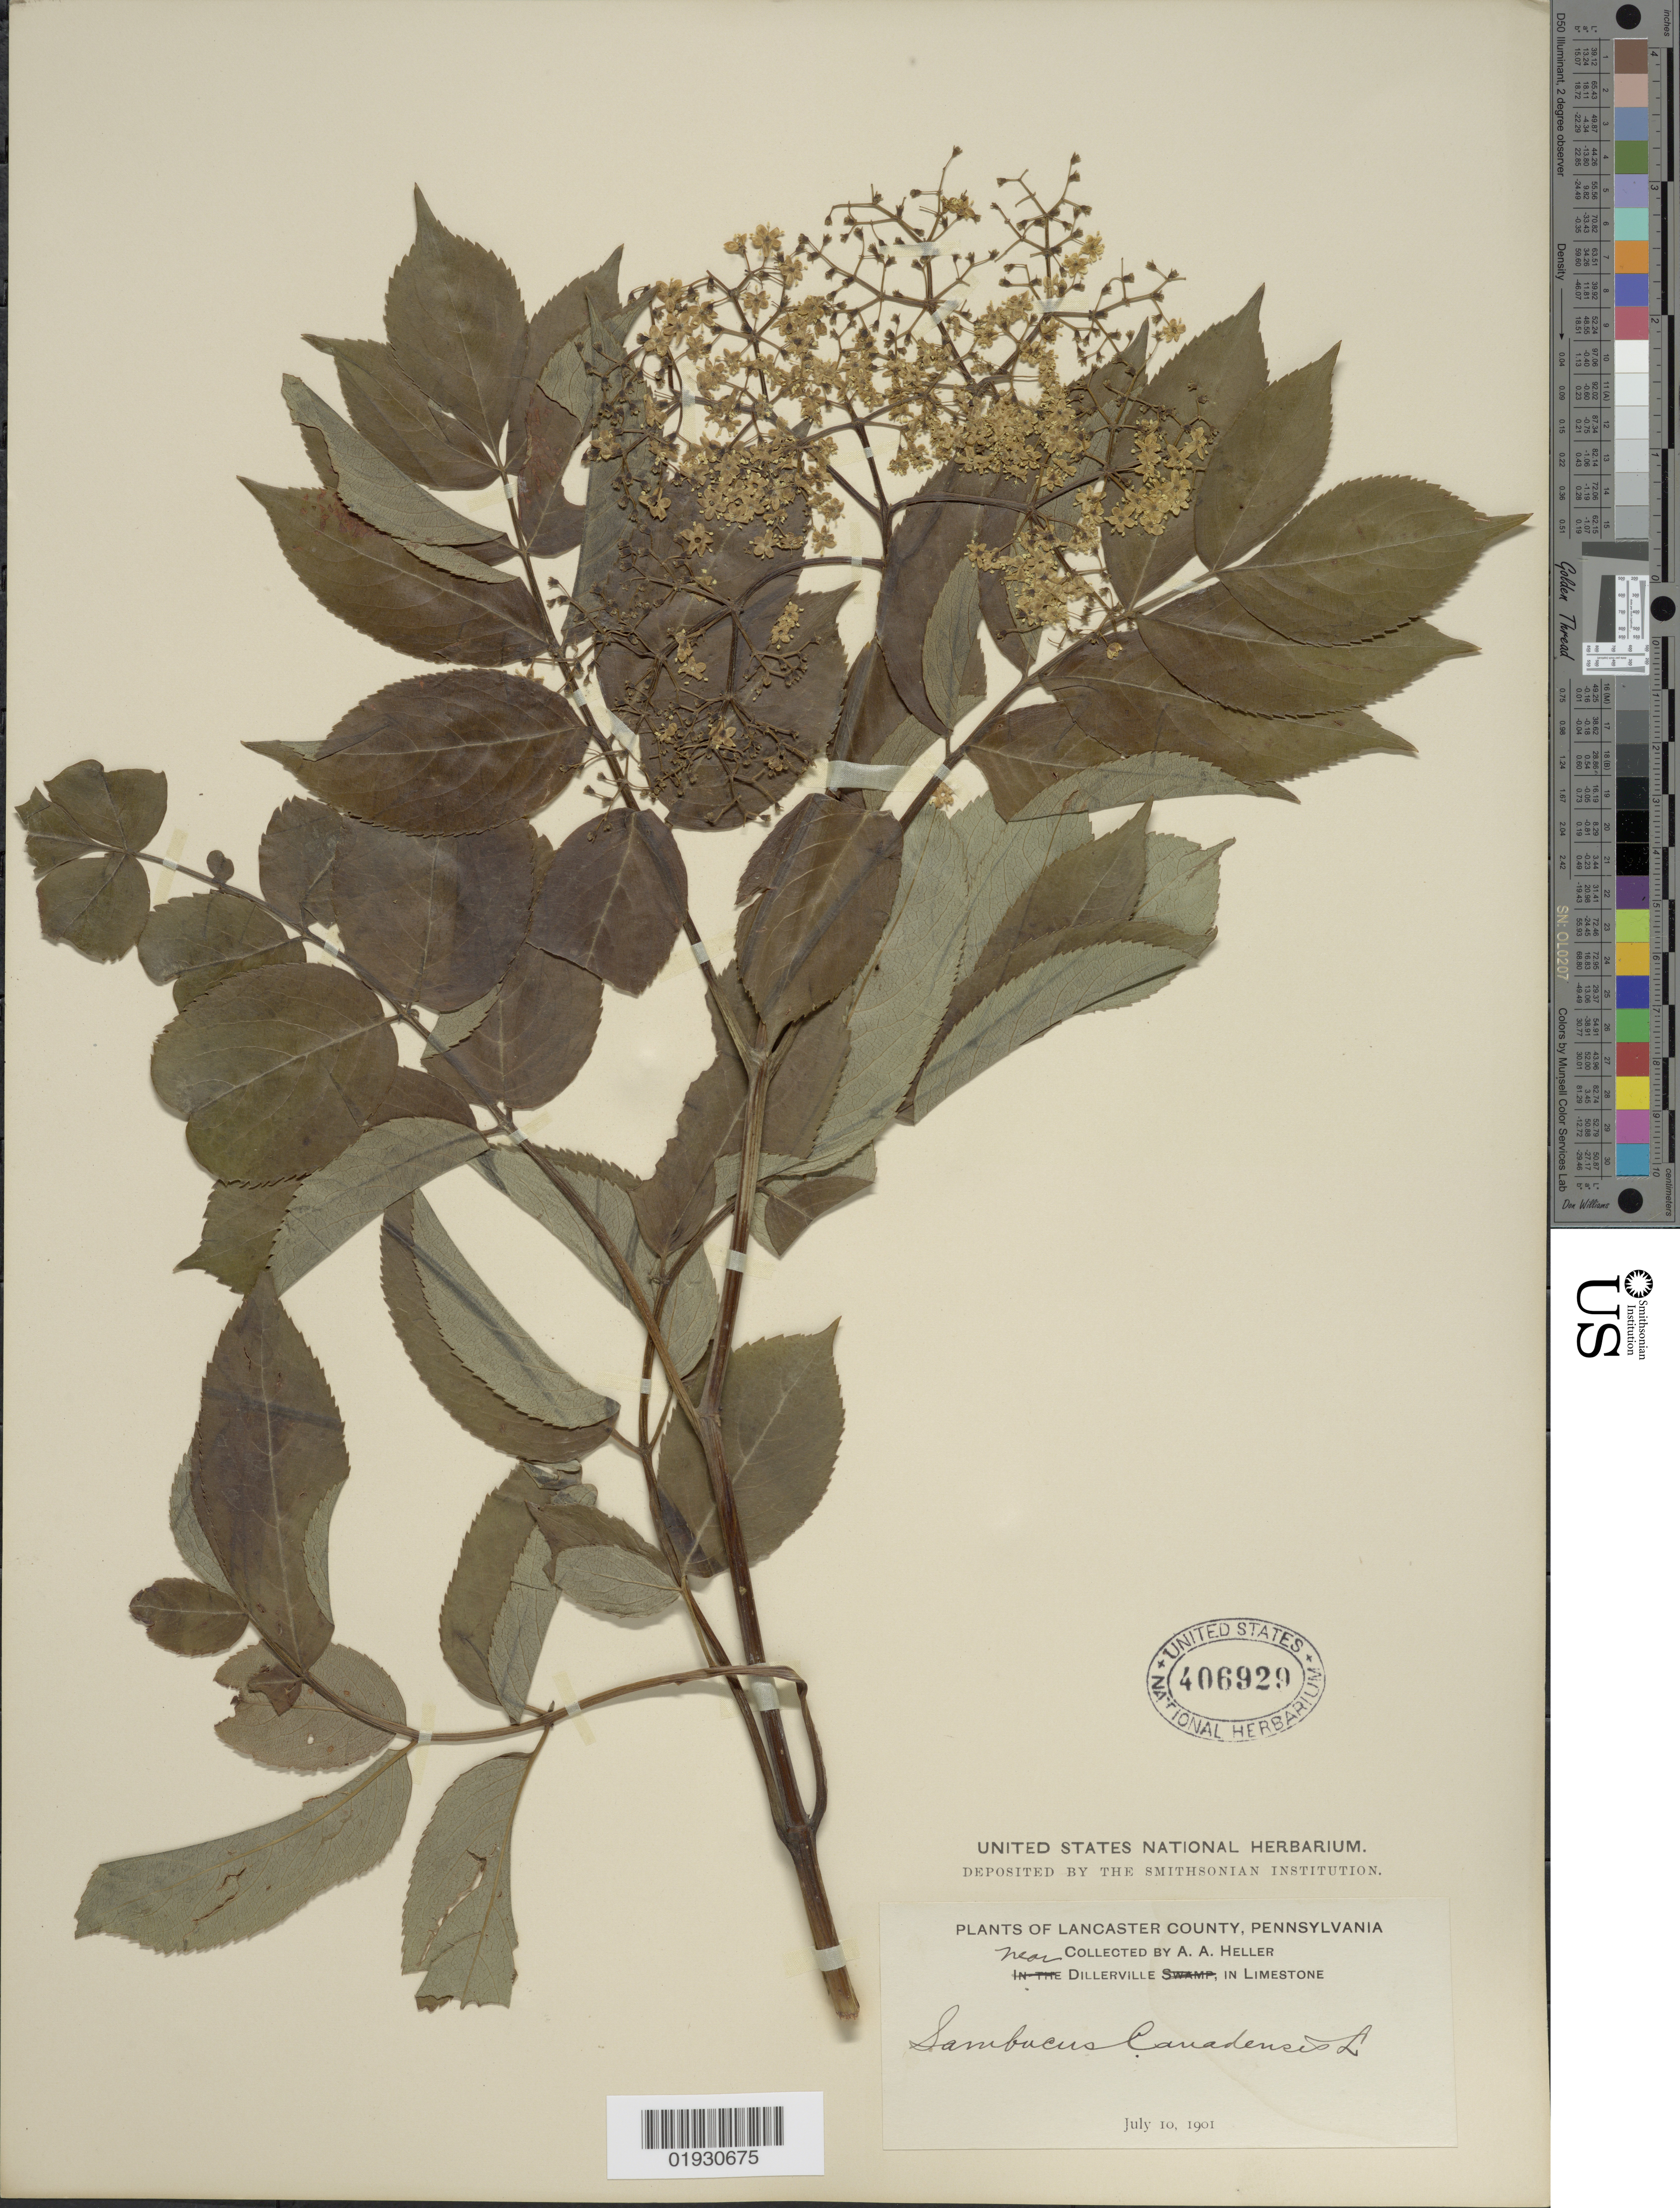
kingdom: Plantae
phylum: Tracheophyta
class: Magnoliopsida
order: Dipsacales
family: Viburnaceae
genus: Sambucus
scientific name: Sambucus canadensis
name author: L.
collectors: A. A. Heller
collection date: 1901-07-10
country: United States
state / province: Pennsylvania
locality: Lancaster County, near Dillerville, in Limestone.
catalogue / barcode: US 406929